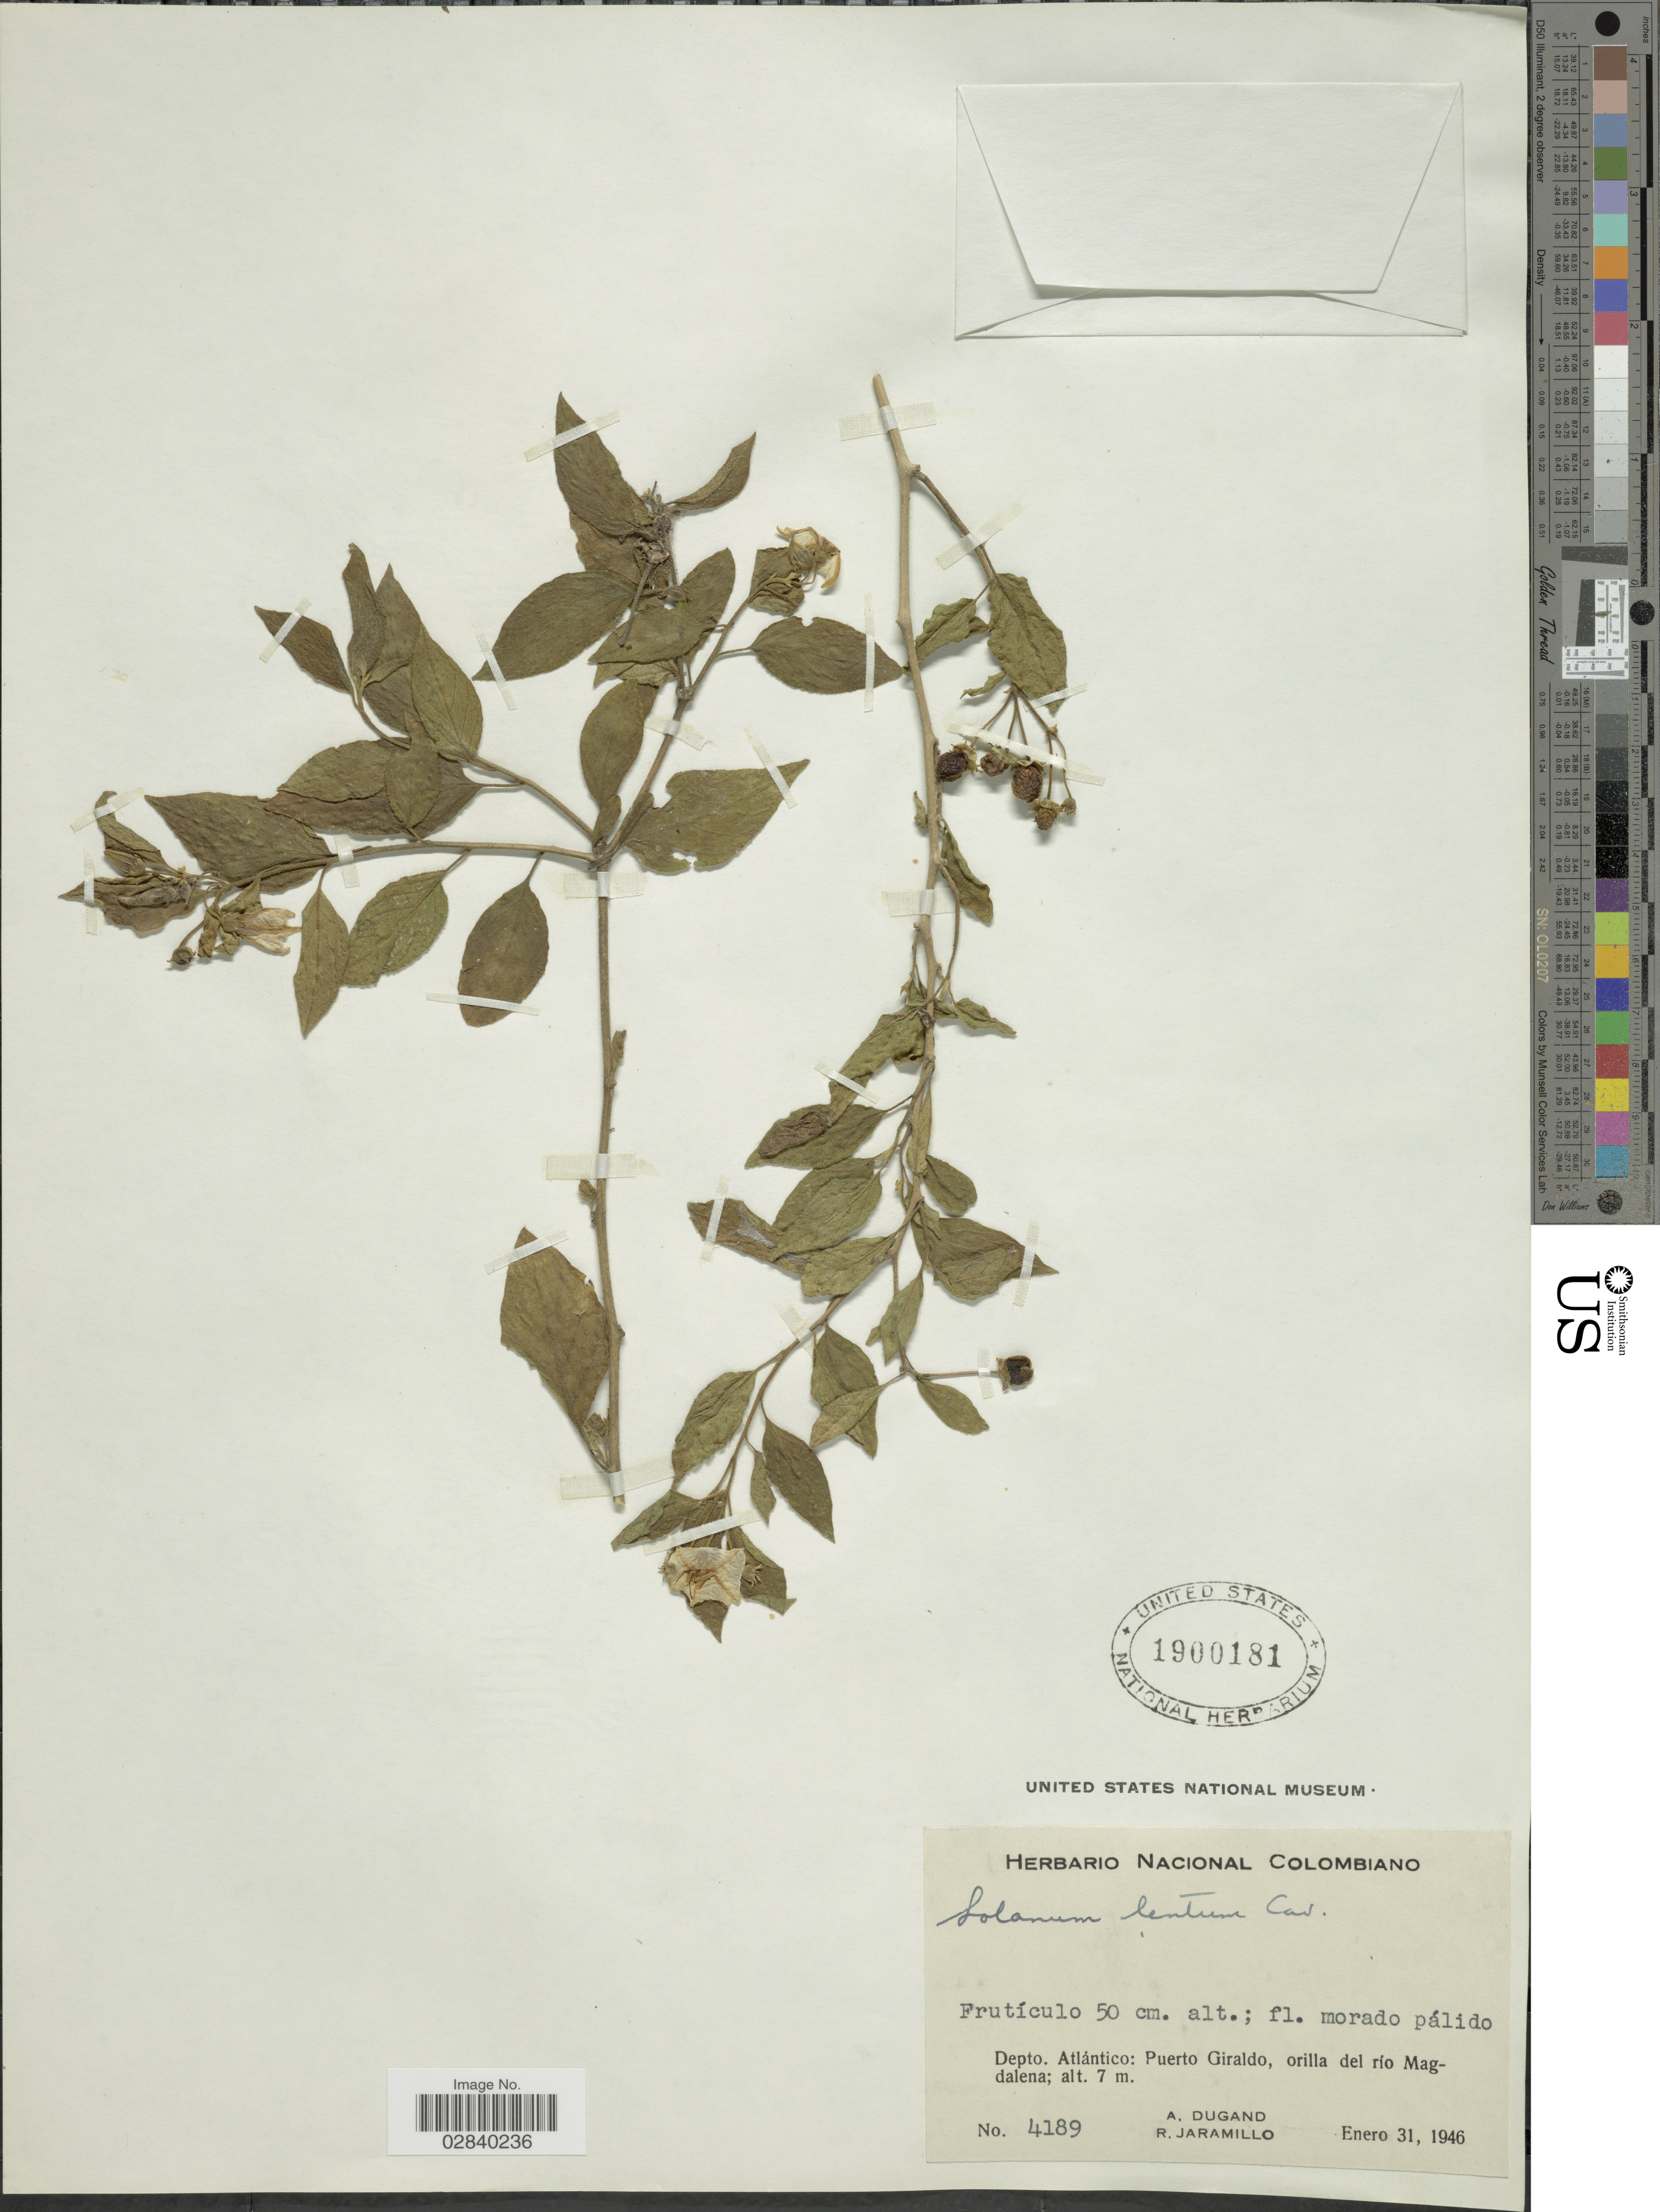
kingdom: Plantae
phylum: Tracheophyta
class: Magnoliopsida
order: Solanales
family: Solanaceae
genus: Lycianthes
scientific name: Lycianthes lenta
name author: (Cav.) Bitter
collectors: A. Dugand & R. Jaramillo M.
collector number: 4189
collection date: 1946-01-31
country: Colombia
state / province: Atlántico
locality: Depto. Atlántico: Puerto Giraldo, orilla del río Magdalena.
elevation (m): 7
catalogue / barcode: US 1900181